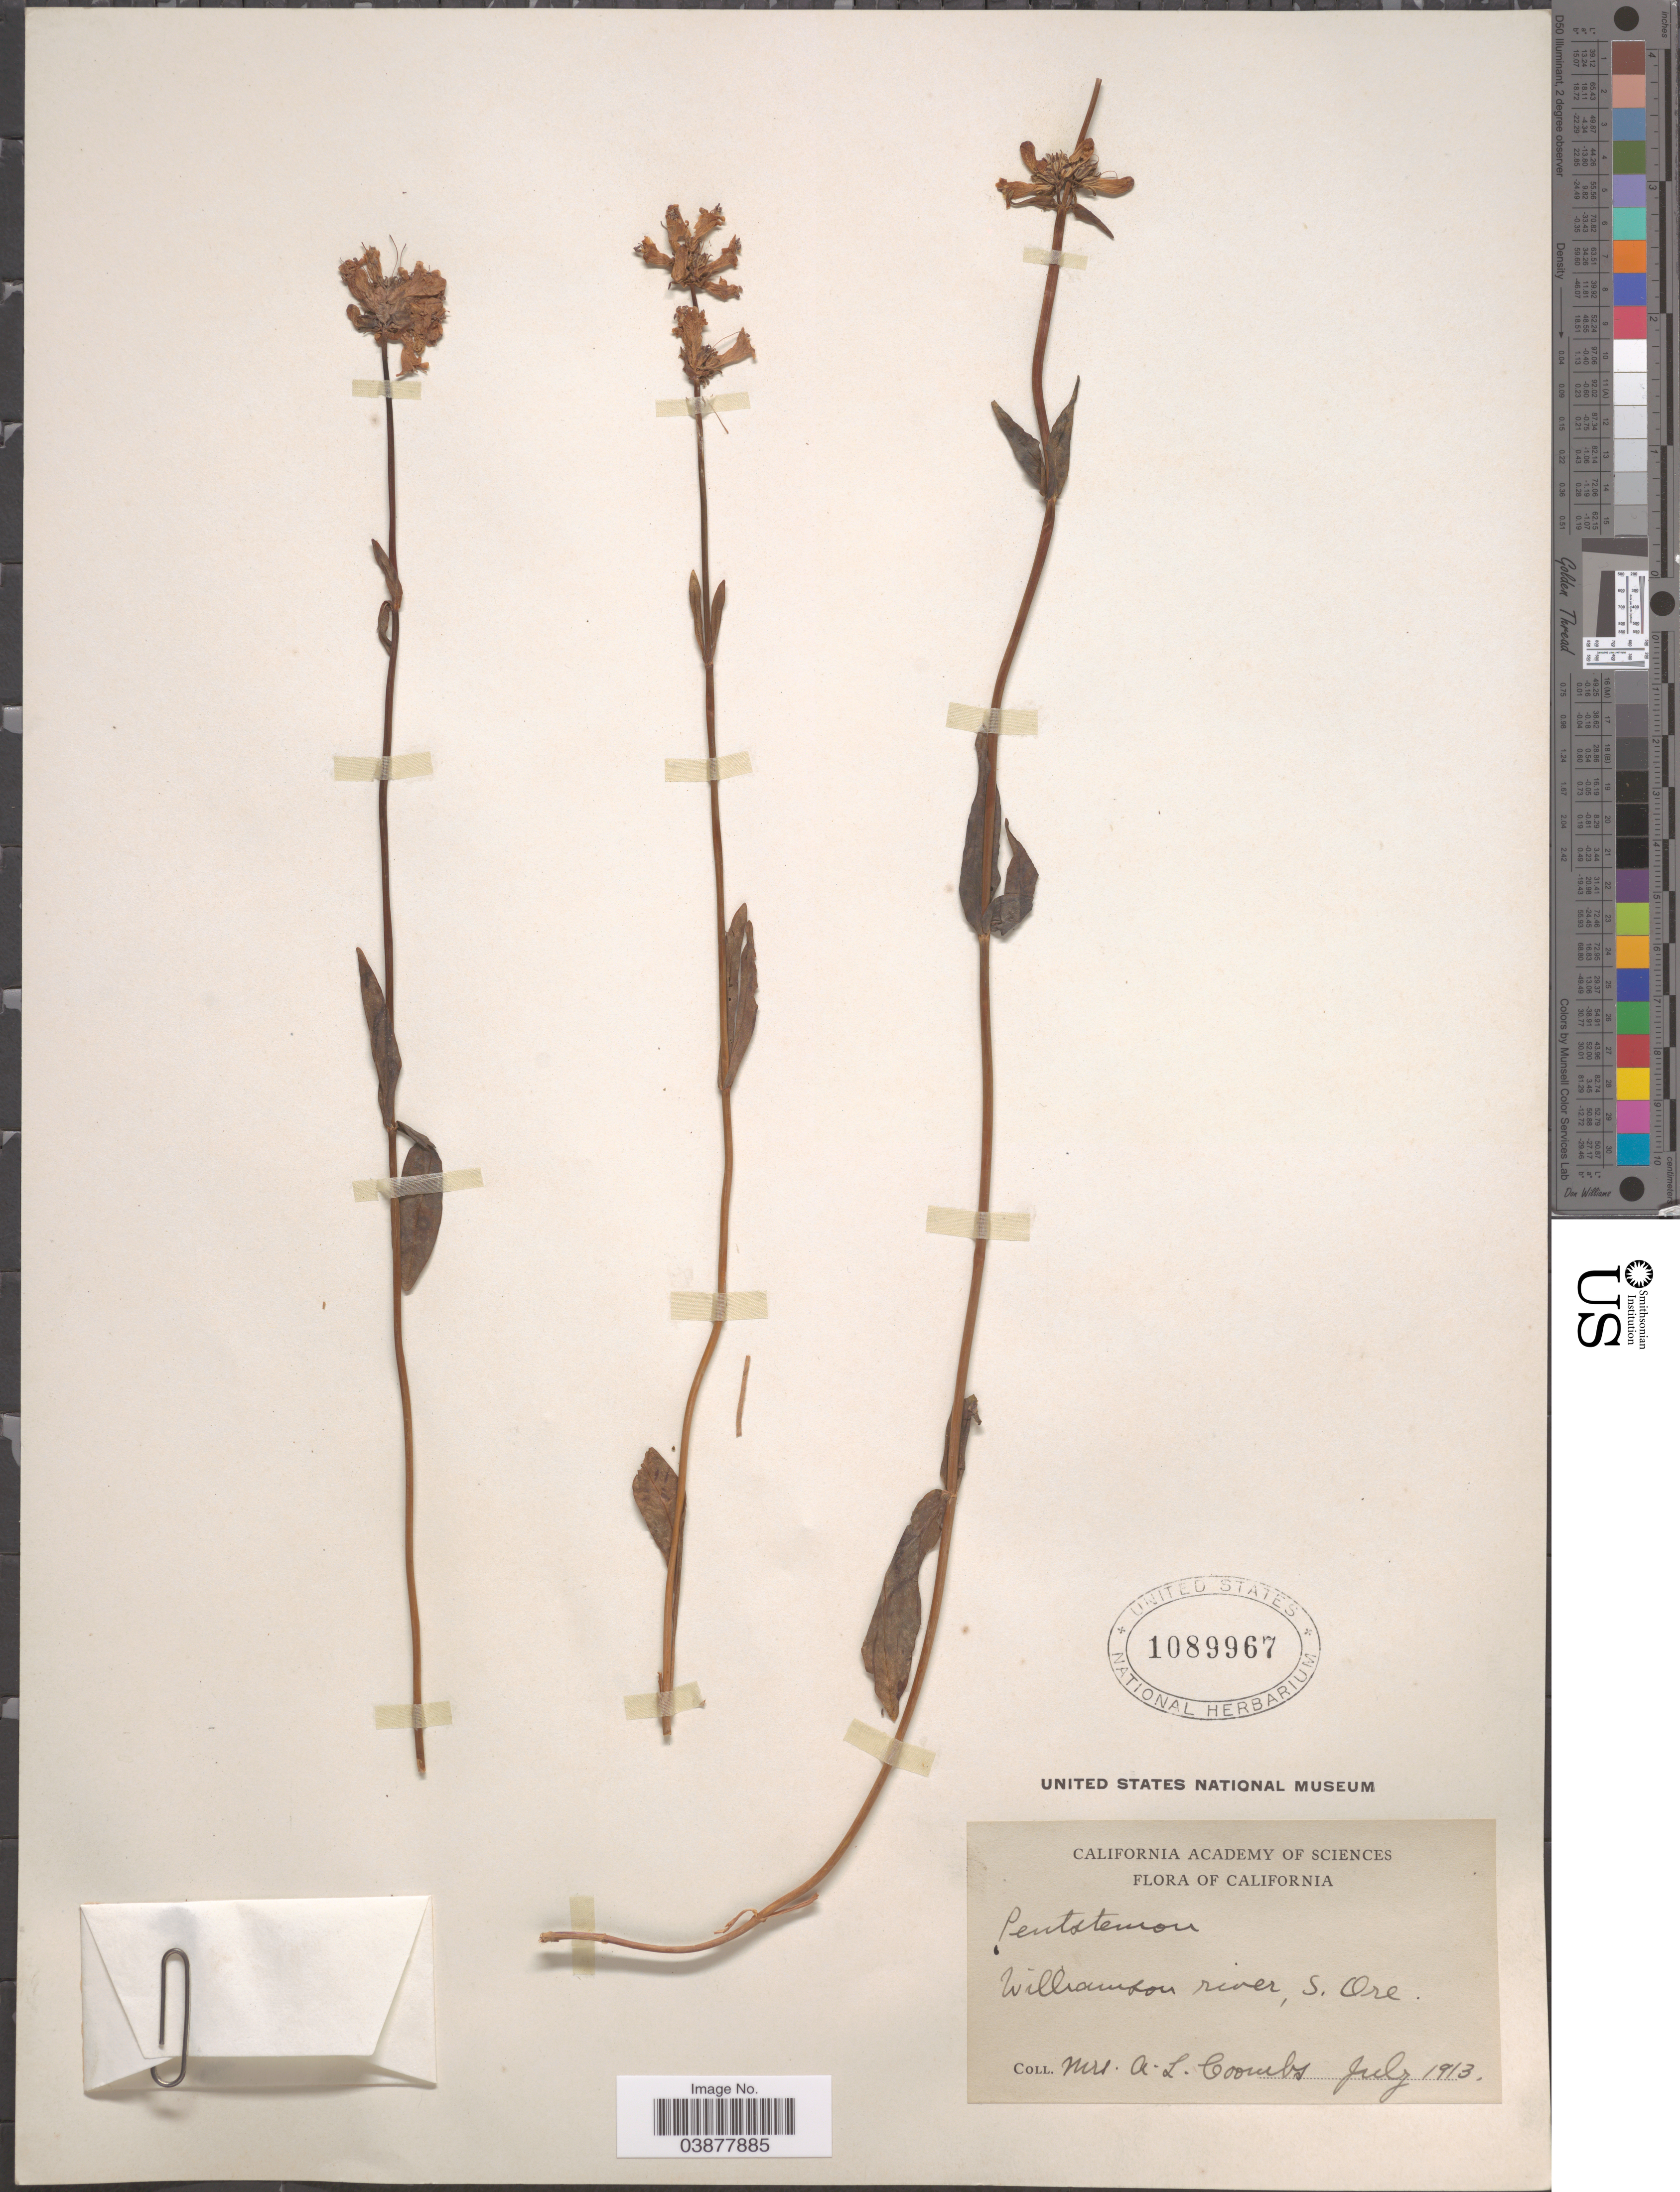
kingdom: Plantae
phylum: Tracheophyta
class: Magnoliopsida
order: Lamiales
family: Plantaginaceae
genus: Penstemon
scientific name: Penstemon rydbergii var. oreocharis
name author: (Greene) N.H. Holmgren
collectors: A. Coombs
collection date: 1913-07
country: United States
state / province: Oregon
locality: Williamson river, S. Ore.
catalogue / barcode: US 1089967